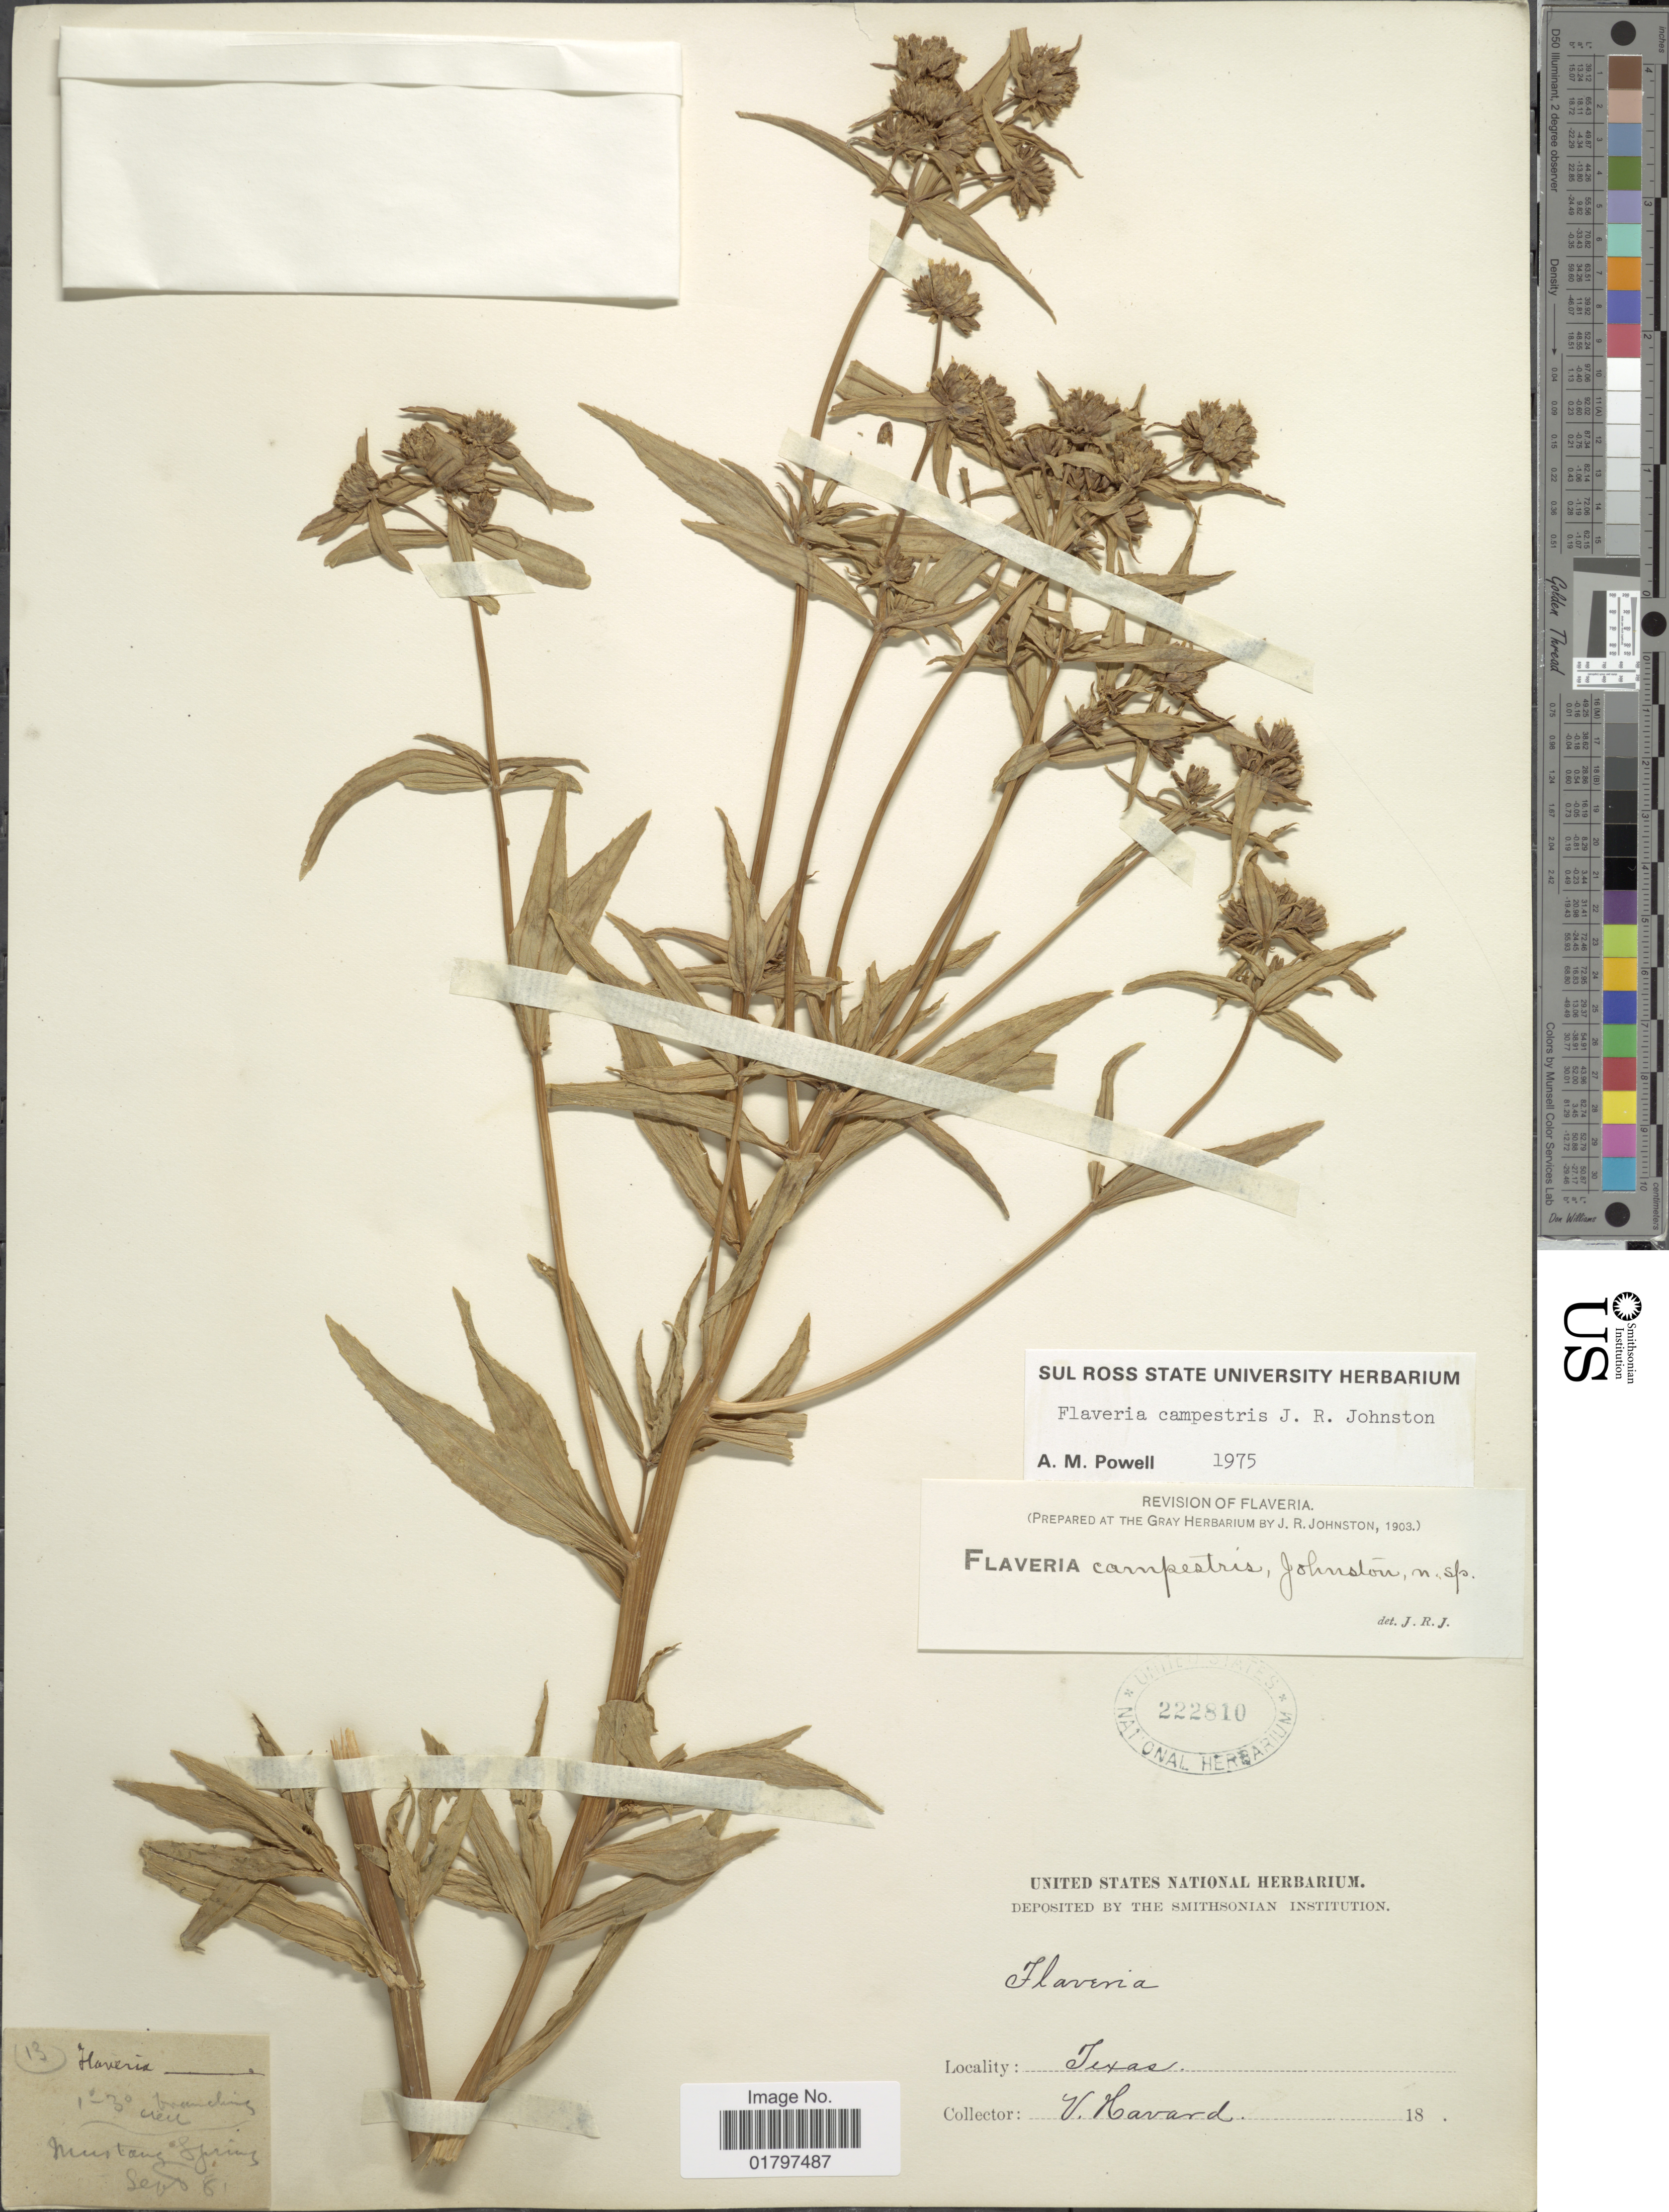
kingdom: Plantae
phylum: Tracheophyta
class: Magnoliopsida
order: Asterales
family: Asteraceae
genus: Flaveria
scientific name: Flaveria campestris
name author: J.R. Johnst.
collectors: V. Havard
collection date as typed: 18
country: United States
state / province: Texas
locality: Mustang Spring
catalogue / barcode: US 222810